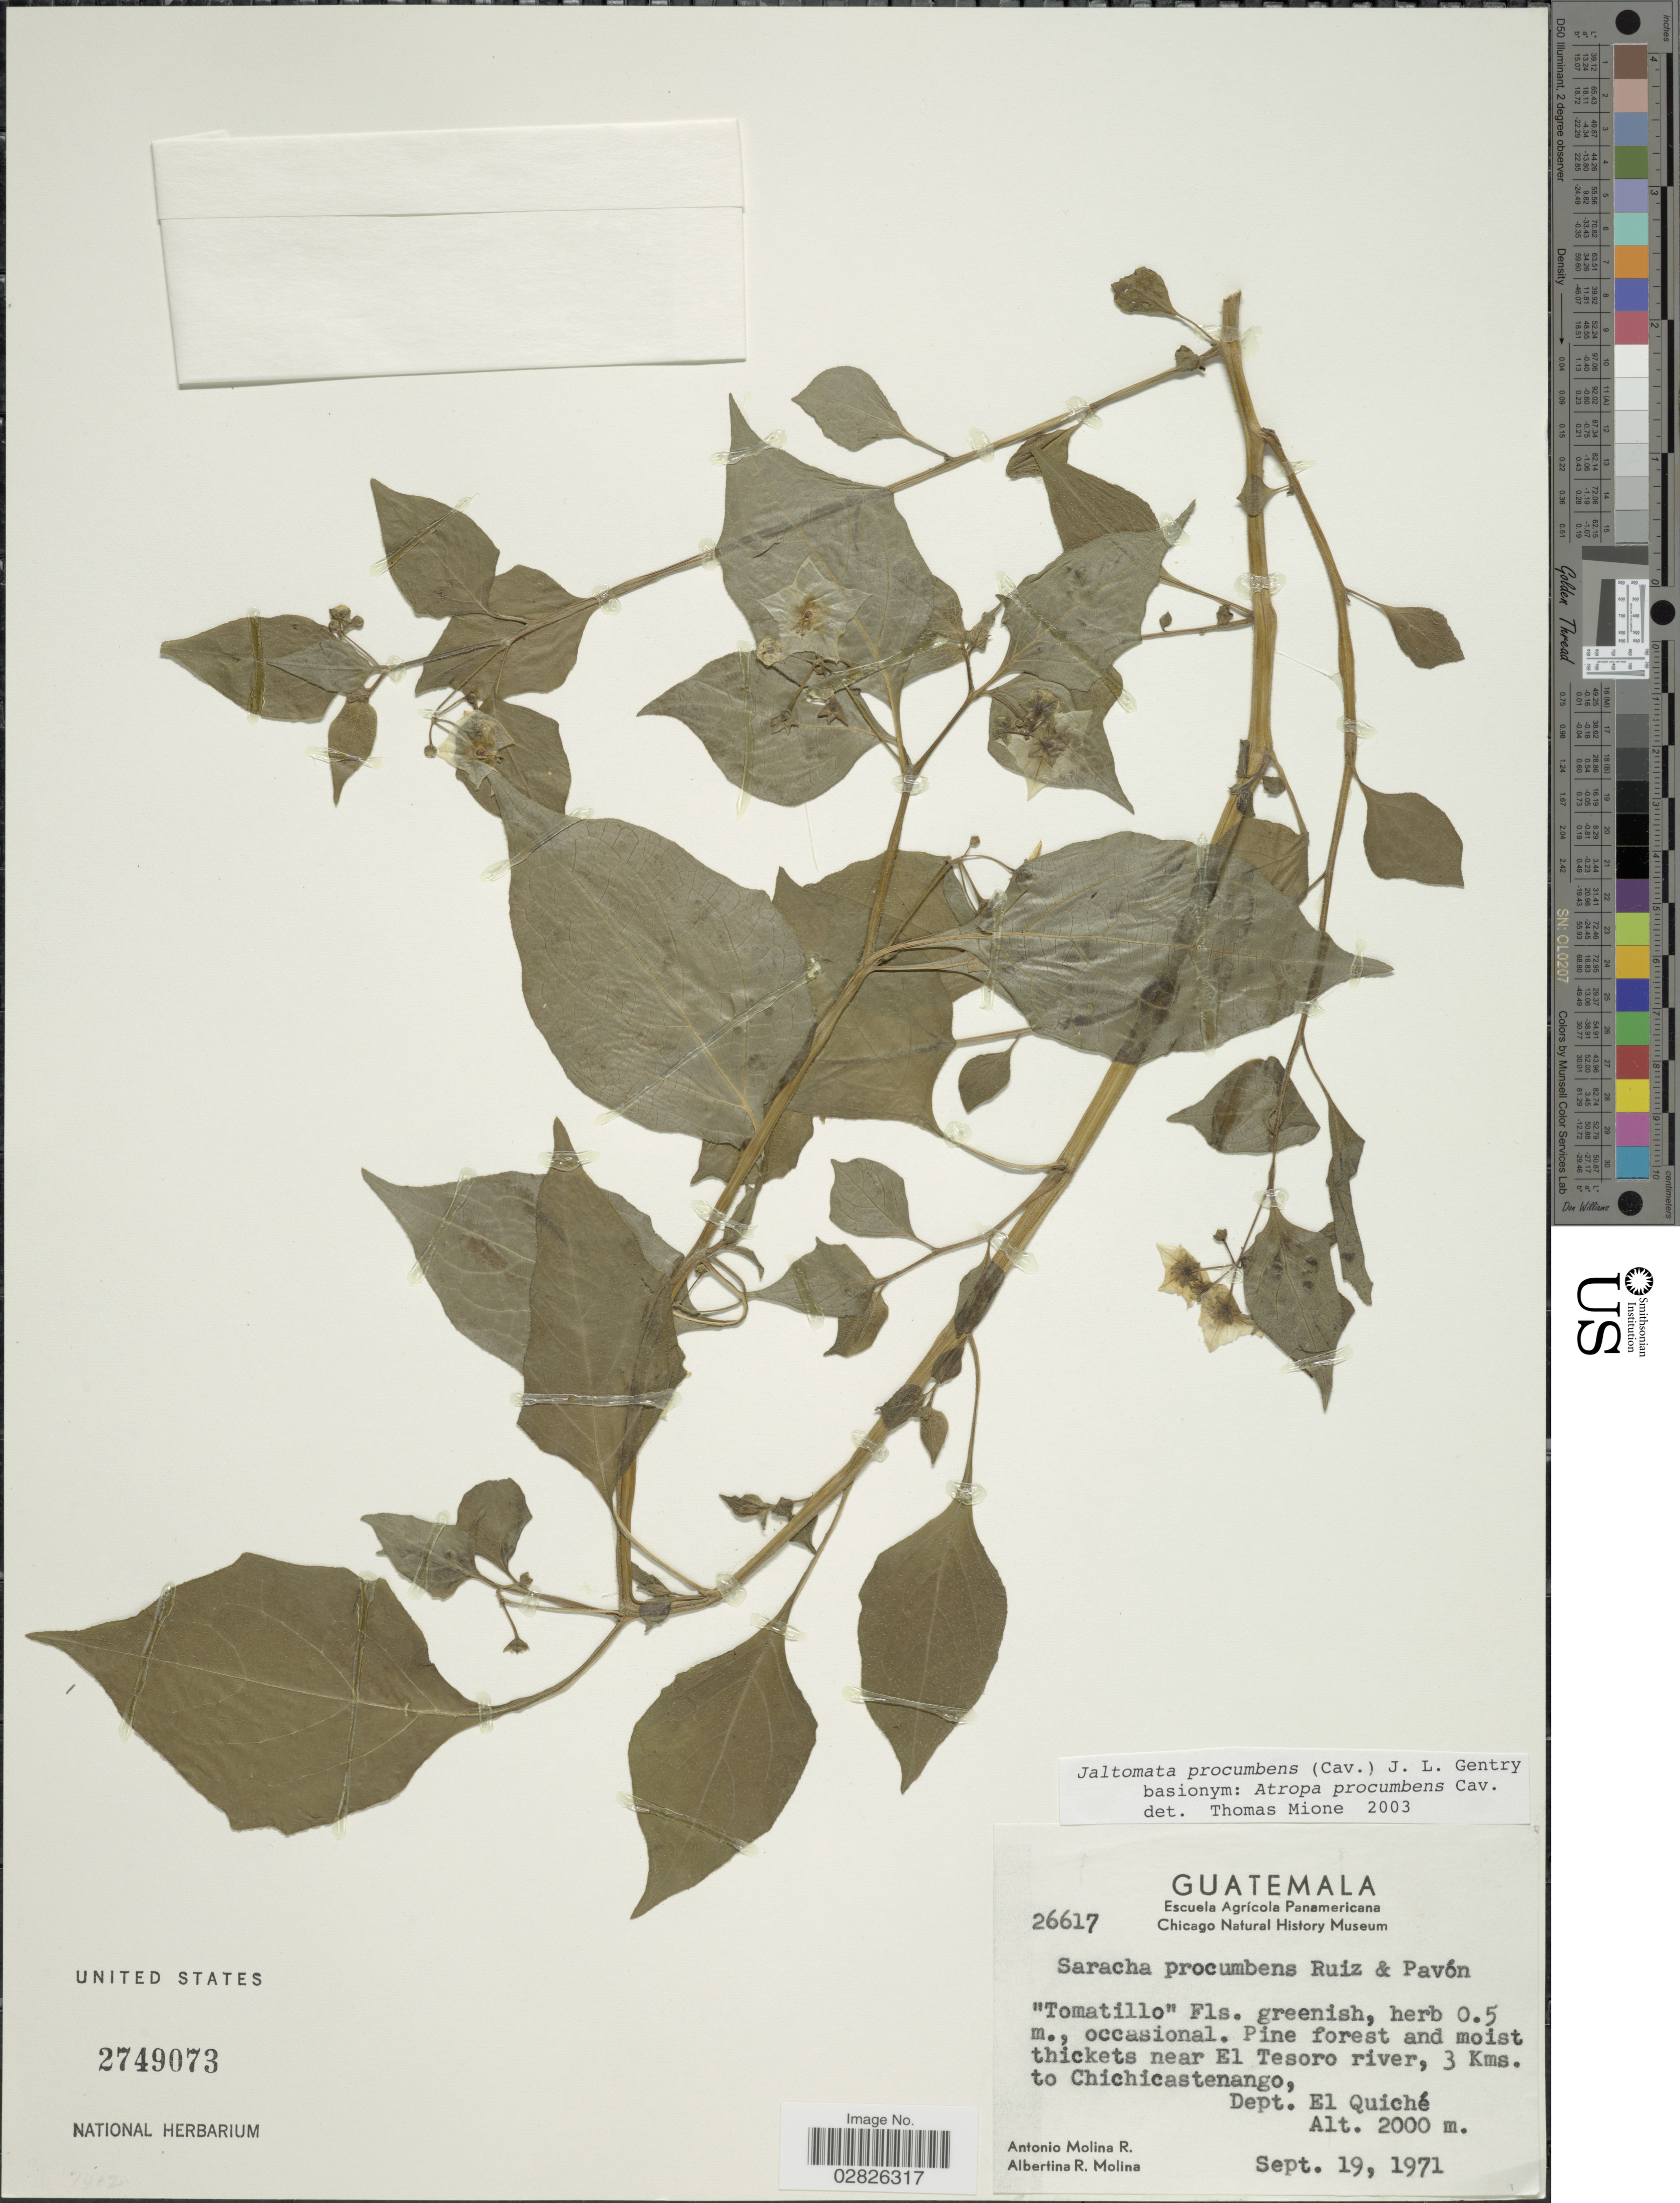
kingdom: Plantae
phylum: Tracheophyta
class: Magnoliopsida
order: Solanales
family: Solanaceae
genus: Jaltomata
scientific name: Jaltomata procumbens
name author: (Cav.) J.L. Gentry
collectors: A. Molina R. & A. R. Molina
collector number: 26617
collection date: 1971-09-19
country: Guatemala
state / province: El Quiché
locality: Pine forest and moist thickets near El Tesoro river, 3 Kms. to Chichicastenango, Dept. El Quiché.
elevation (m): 2000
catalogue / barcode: US 2749073